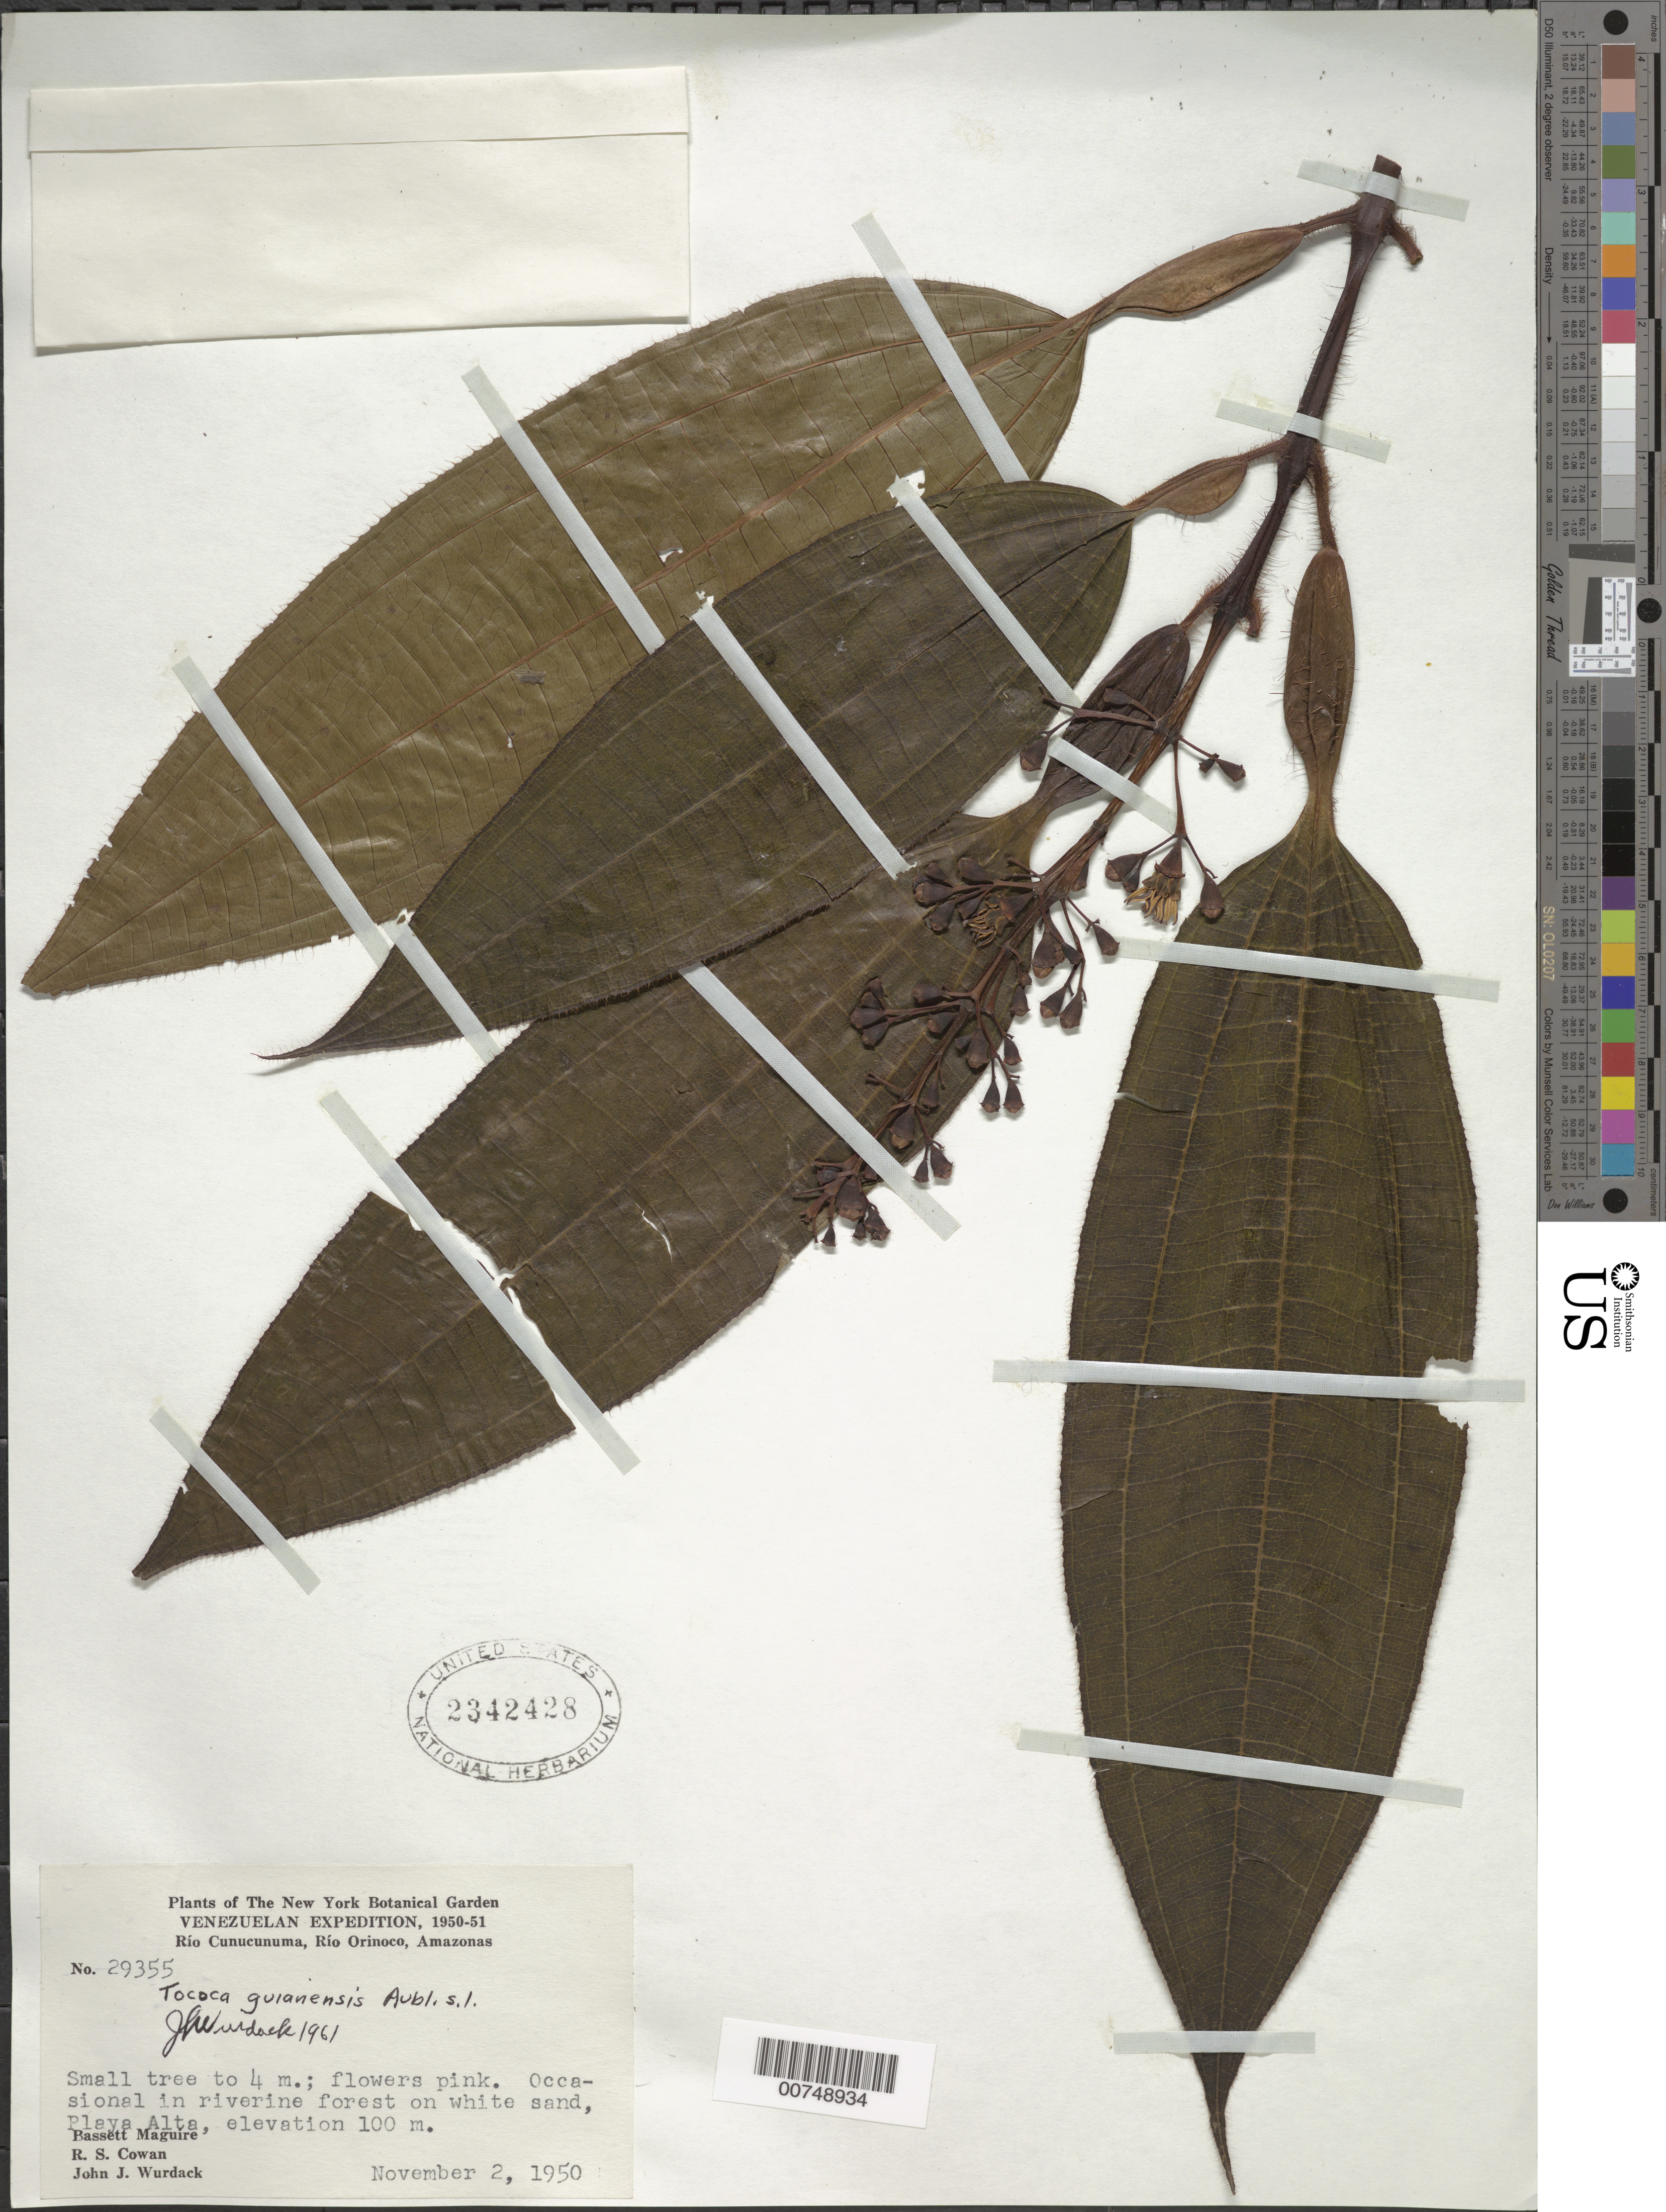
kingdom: Plantae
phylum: Tracheophyta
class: Magnoliopsida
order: Myrtales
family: Melastomataceae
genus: Tococa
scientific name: Tococa guianensis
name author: Aubl.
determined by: Wurdack, John J., (US), US (UNITED STATES)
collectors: B. Maguire, R. S. Cowan & J. J. Wurdack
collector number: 29355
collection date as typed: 2-Nov-50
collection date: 1950-11-02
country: Venezuela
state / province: Amazonas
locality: Playa Alta, Río Cunucunuma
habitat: Riverine forest on white sand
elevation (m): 100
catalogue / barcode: US 2342428